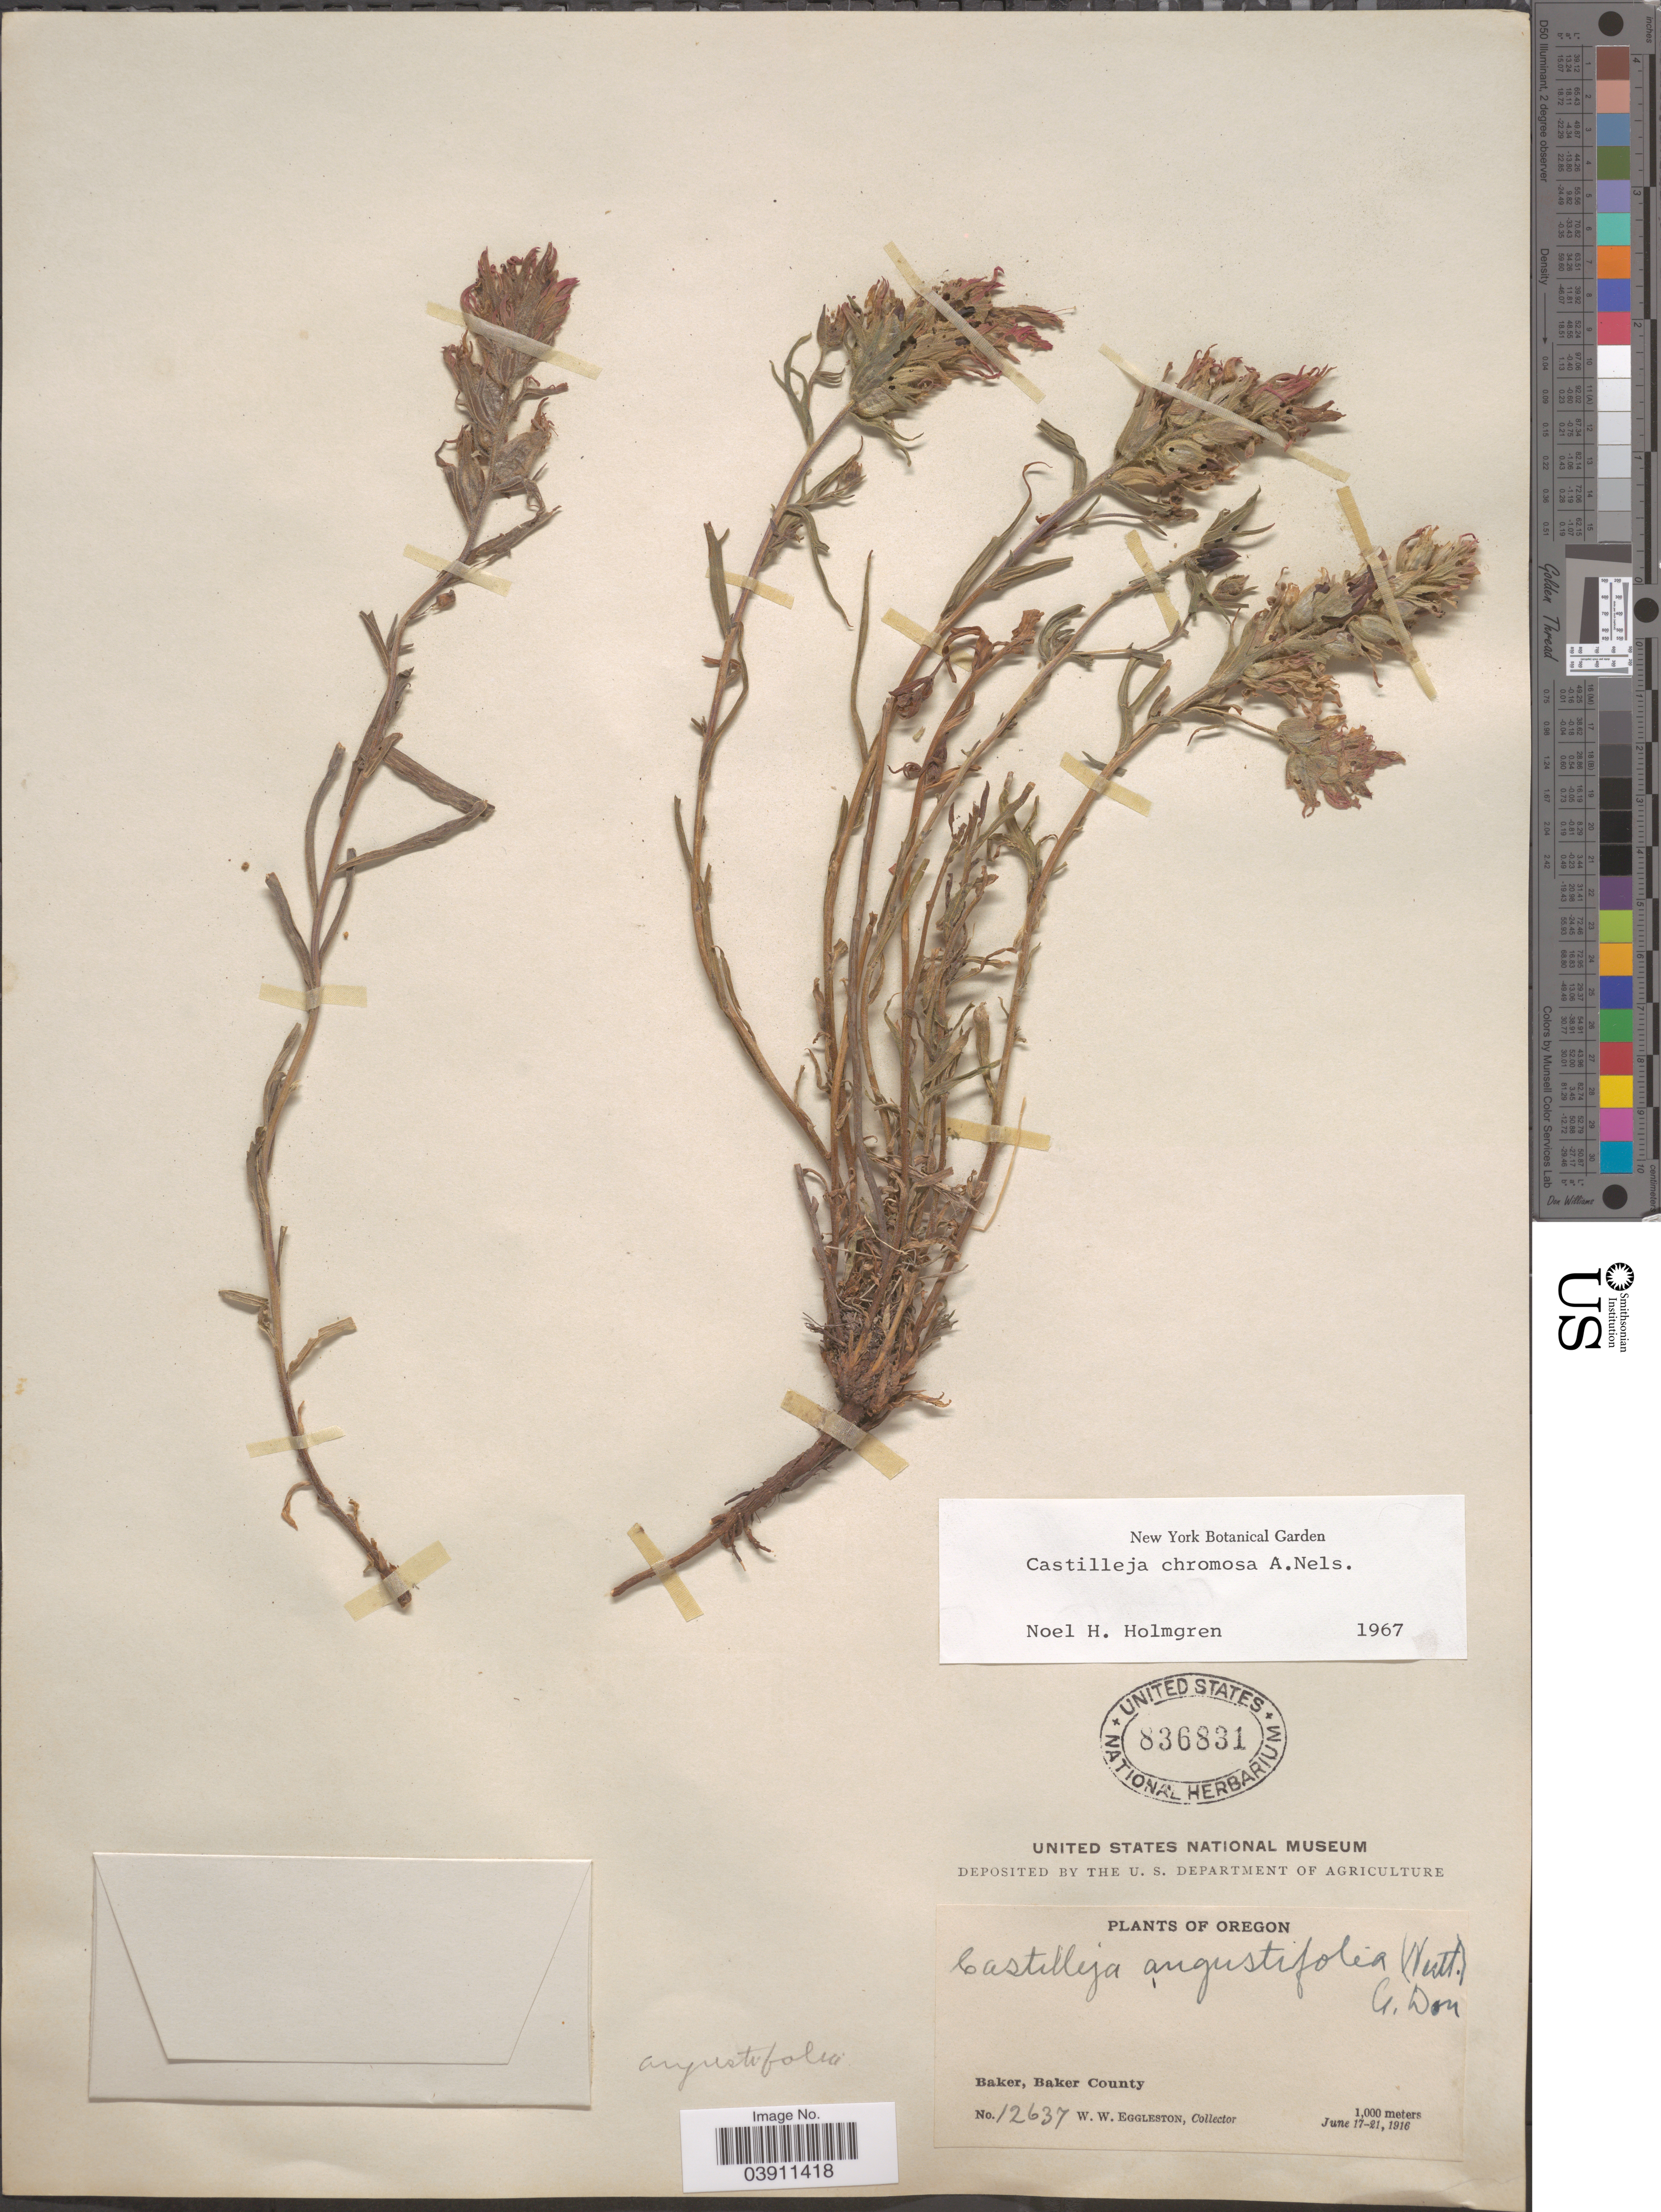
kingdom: Plantae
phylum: Tracheophyta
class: Magnoliopsida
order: Lamiales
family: Orobanchaceae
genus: Castilleja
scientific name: Castilleja chromosa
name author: A. Nelson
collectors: W. W. Eggleston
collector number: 12637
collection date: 1916-06-17/1916-06-21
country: United States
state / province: Oregon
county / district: Baker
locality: Baker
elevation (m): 1000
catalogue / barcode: US 836831